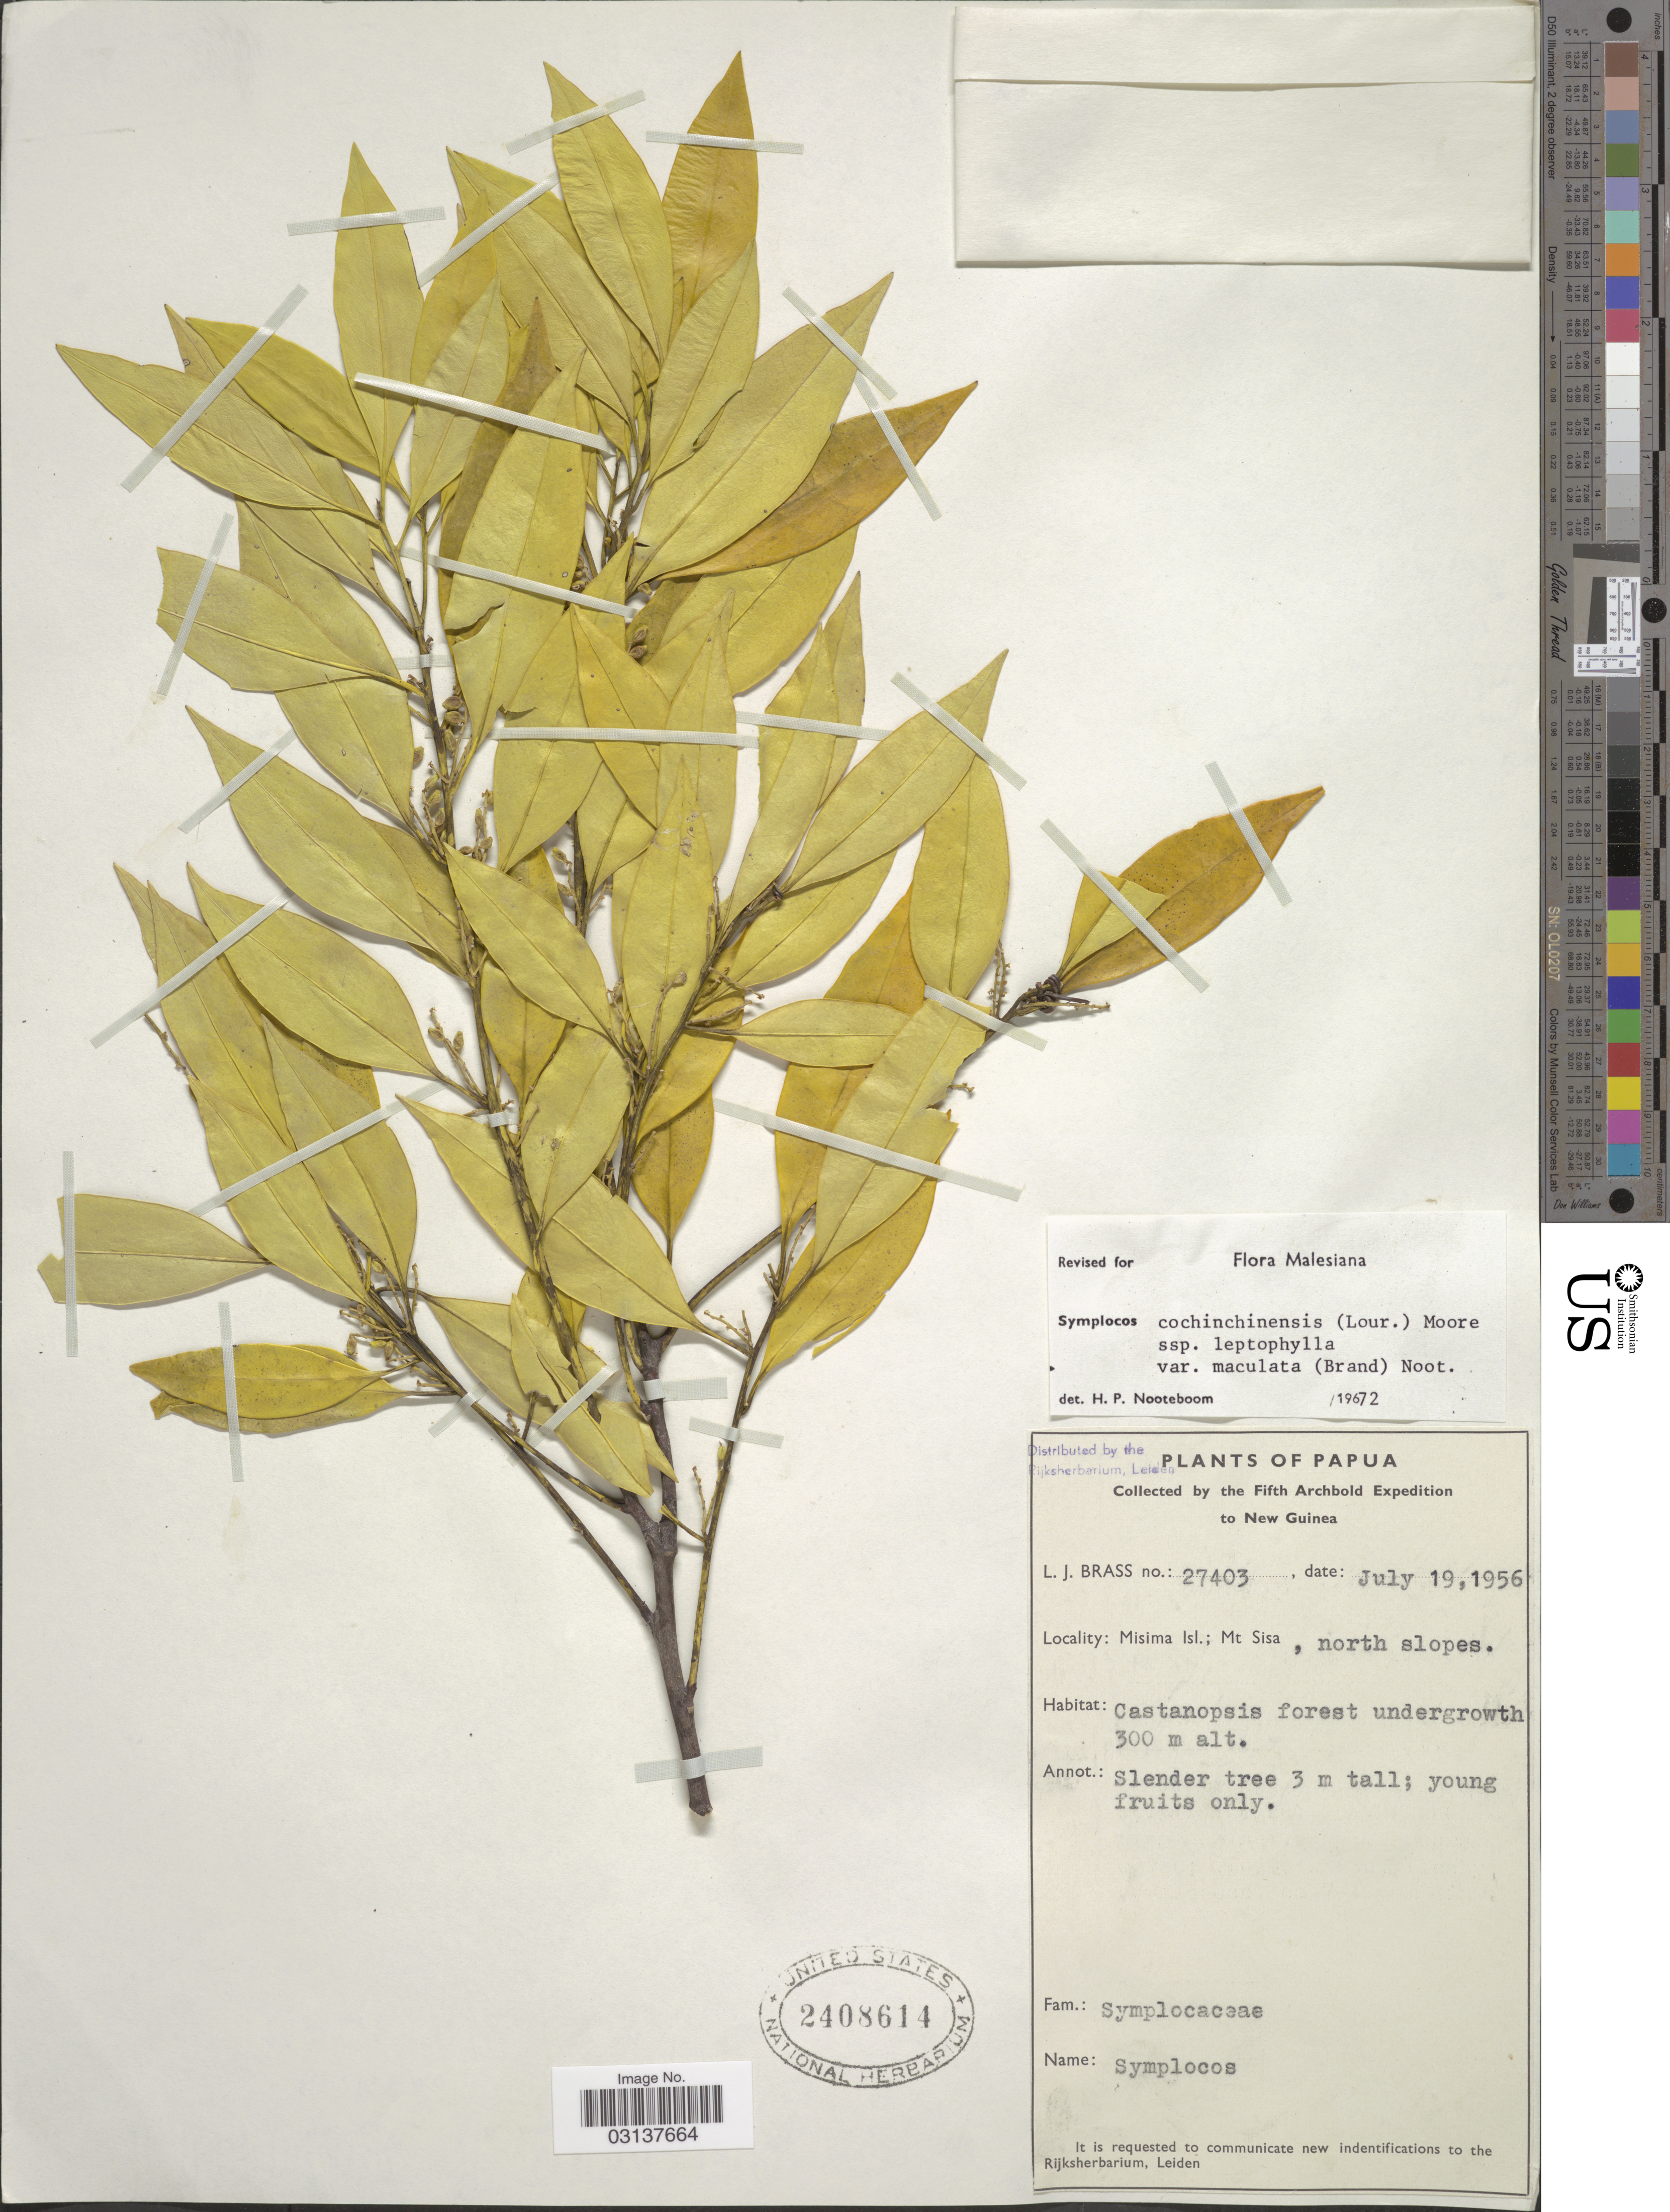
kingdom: Plantae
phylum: Tracheophyta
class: Magnoliopsida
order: Ericales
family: Symplocaceae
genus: Symplocos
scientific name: Symplocos cochinchinensis var. maculata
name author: (Brand) Noot.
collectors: L. J. Brass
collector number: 27403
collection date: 1956-07-19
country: Papua New Guinea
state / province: Milne Bay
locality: Papua, New Guinea, Misima Isl.; Mt Sisa, north slopes.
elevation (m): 300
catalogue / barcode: US 2408614